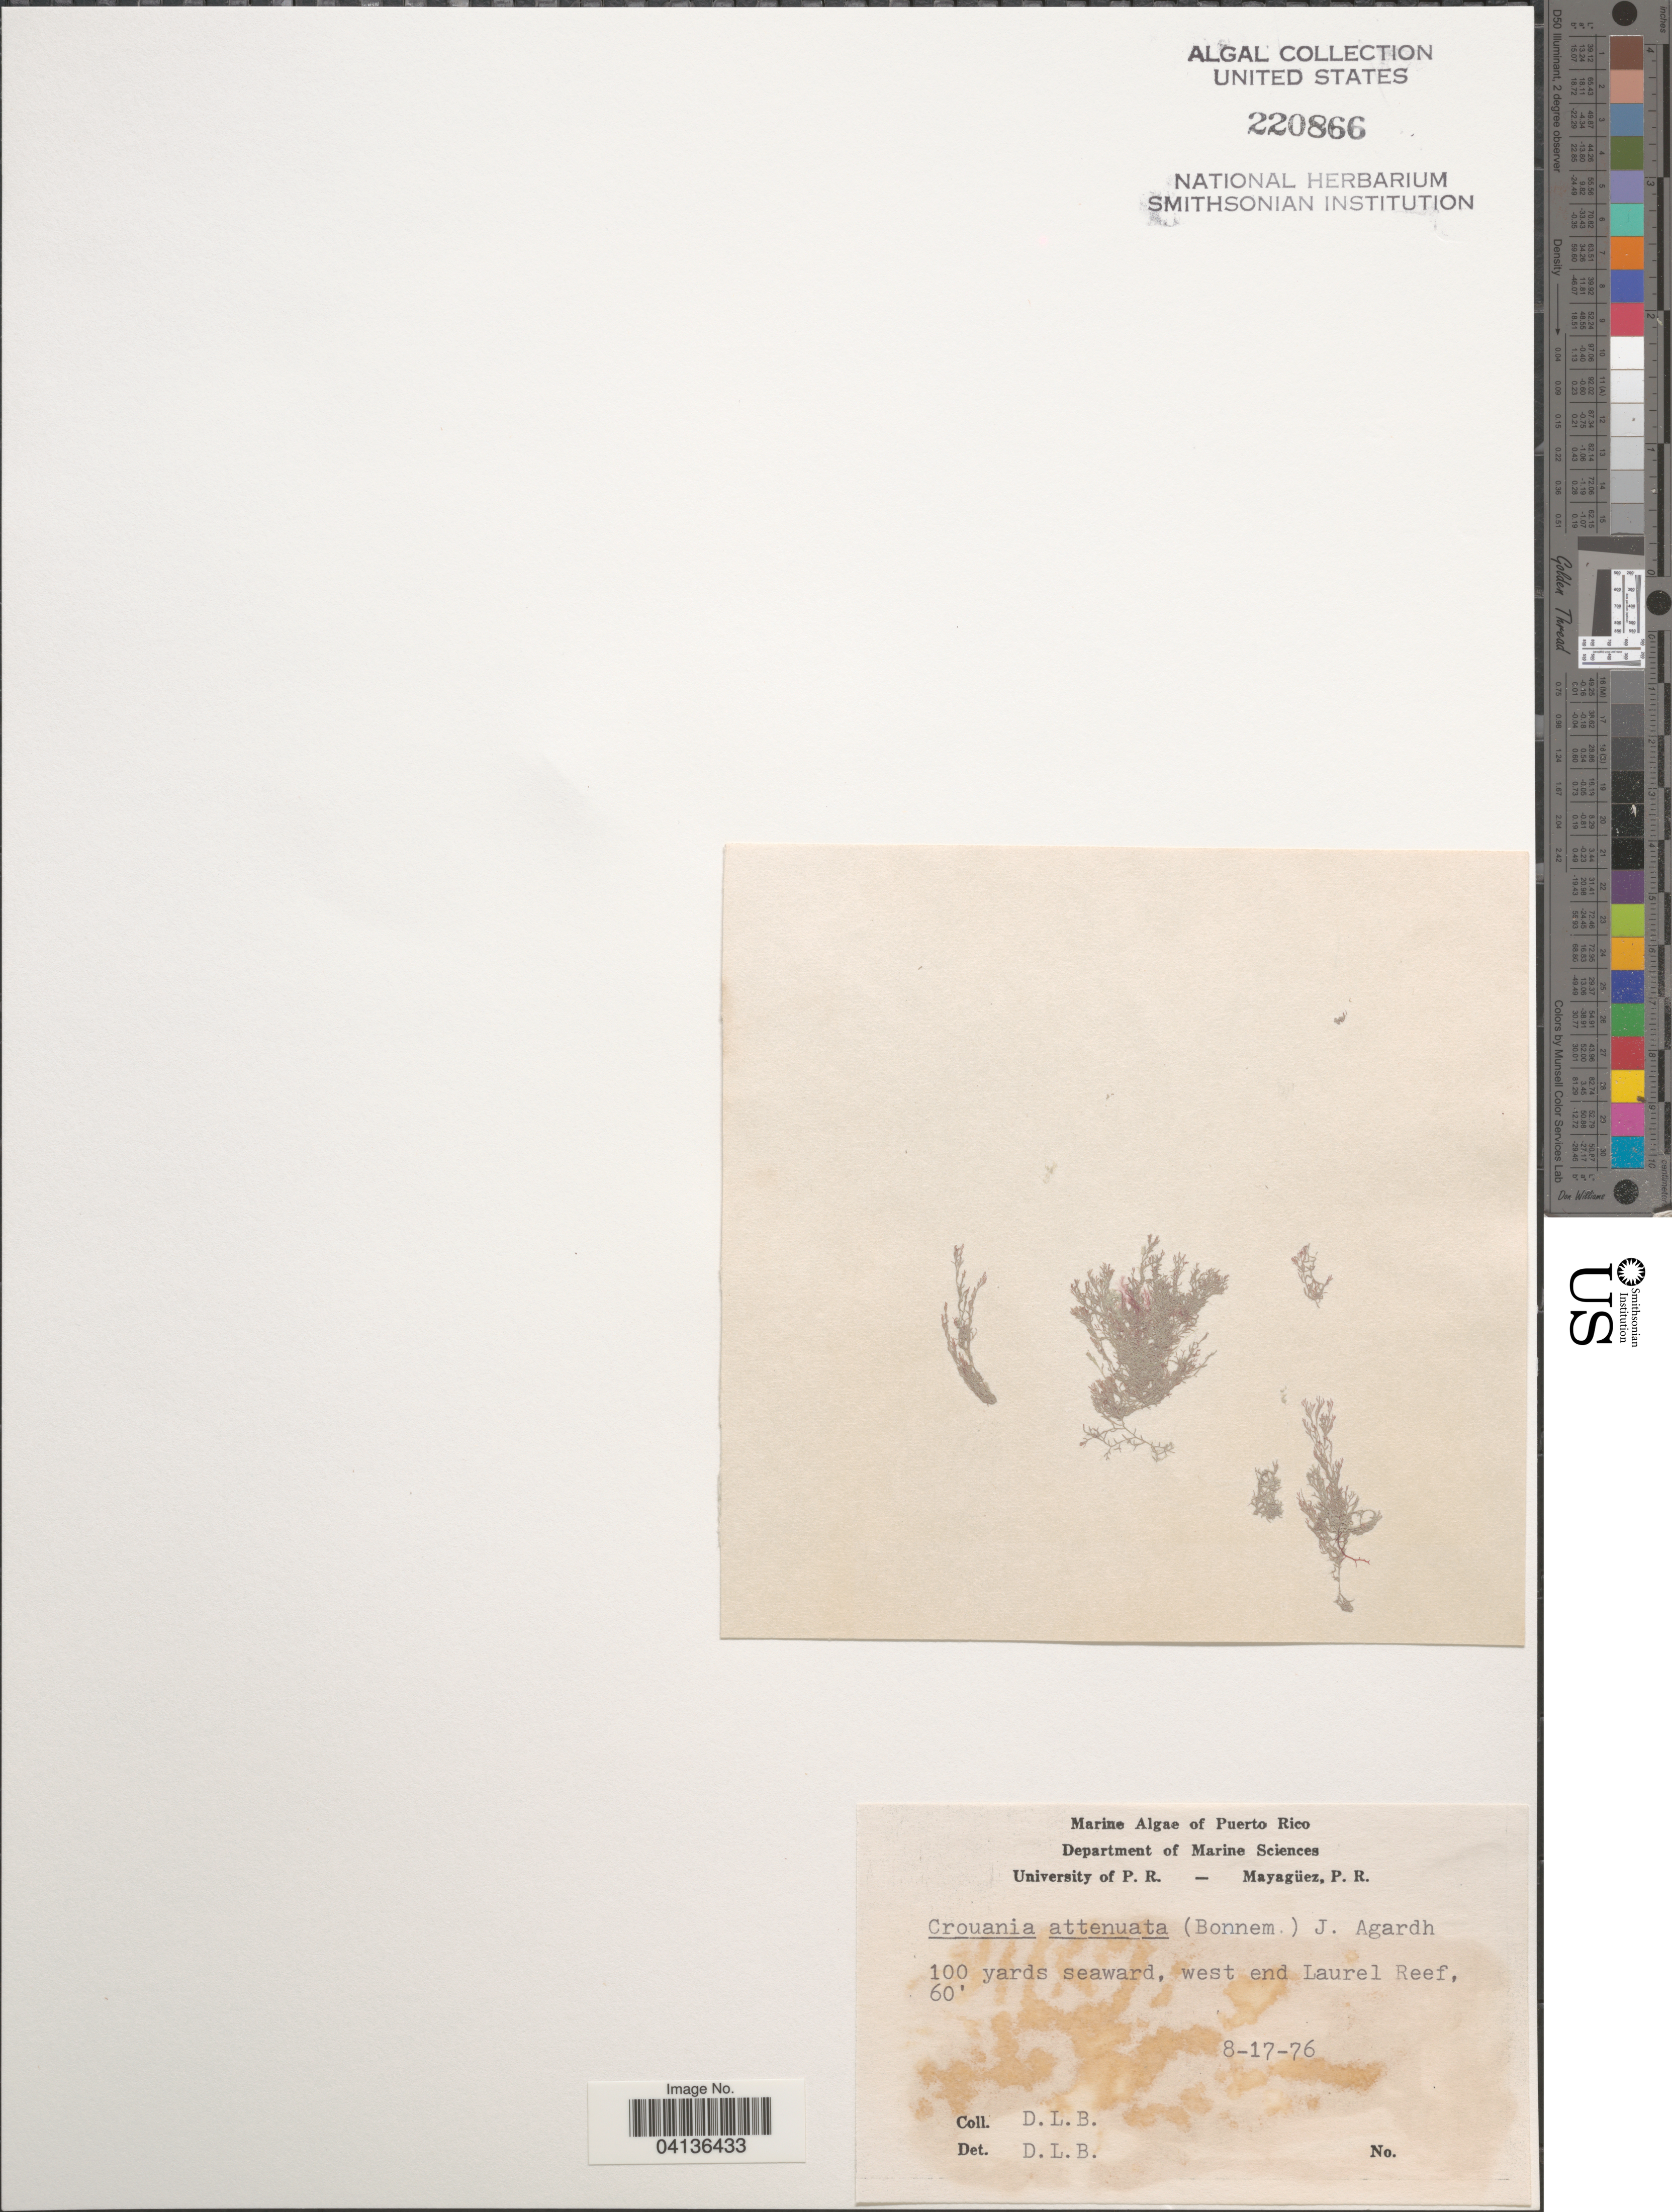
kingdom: Plantae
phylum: Rhodophyta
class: Florideophyceae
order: Ceramiales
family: Callithamniaceae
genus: Crouania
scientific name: Crouania attenuata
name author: (C. Agardh) J. Agardh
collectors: D. L. B.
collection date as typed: Transcribed d/m/y: 17/8/76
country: Puerto Rico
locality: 100 yards seaward, west and Laurel Reef.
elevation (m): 18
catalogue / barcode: US 220866